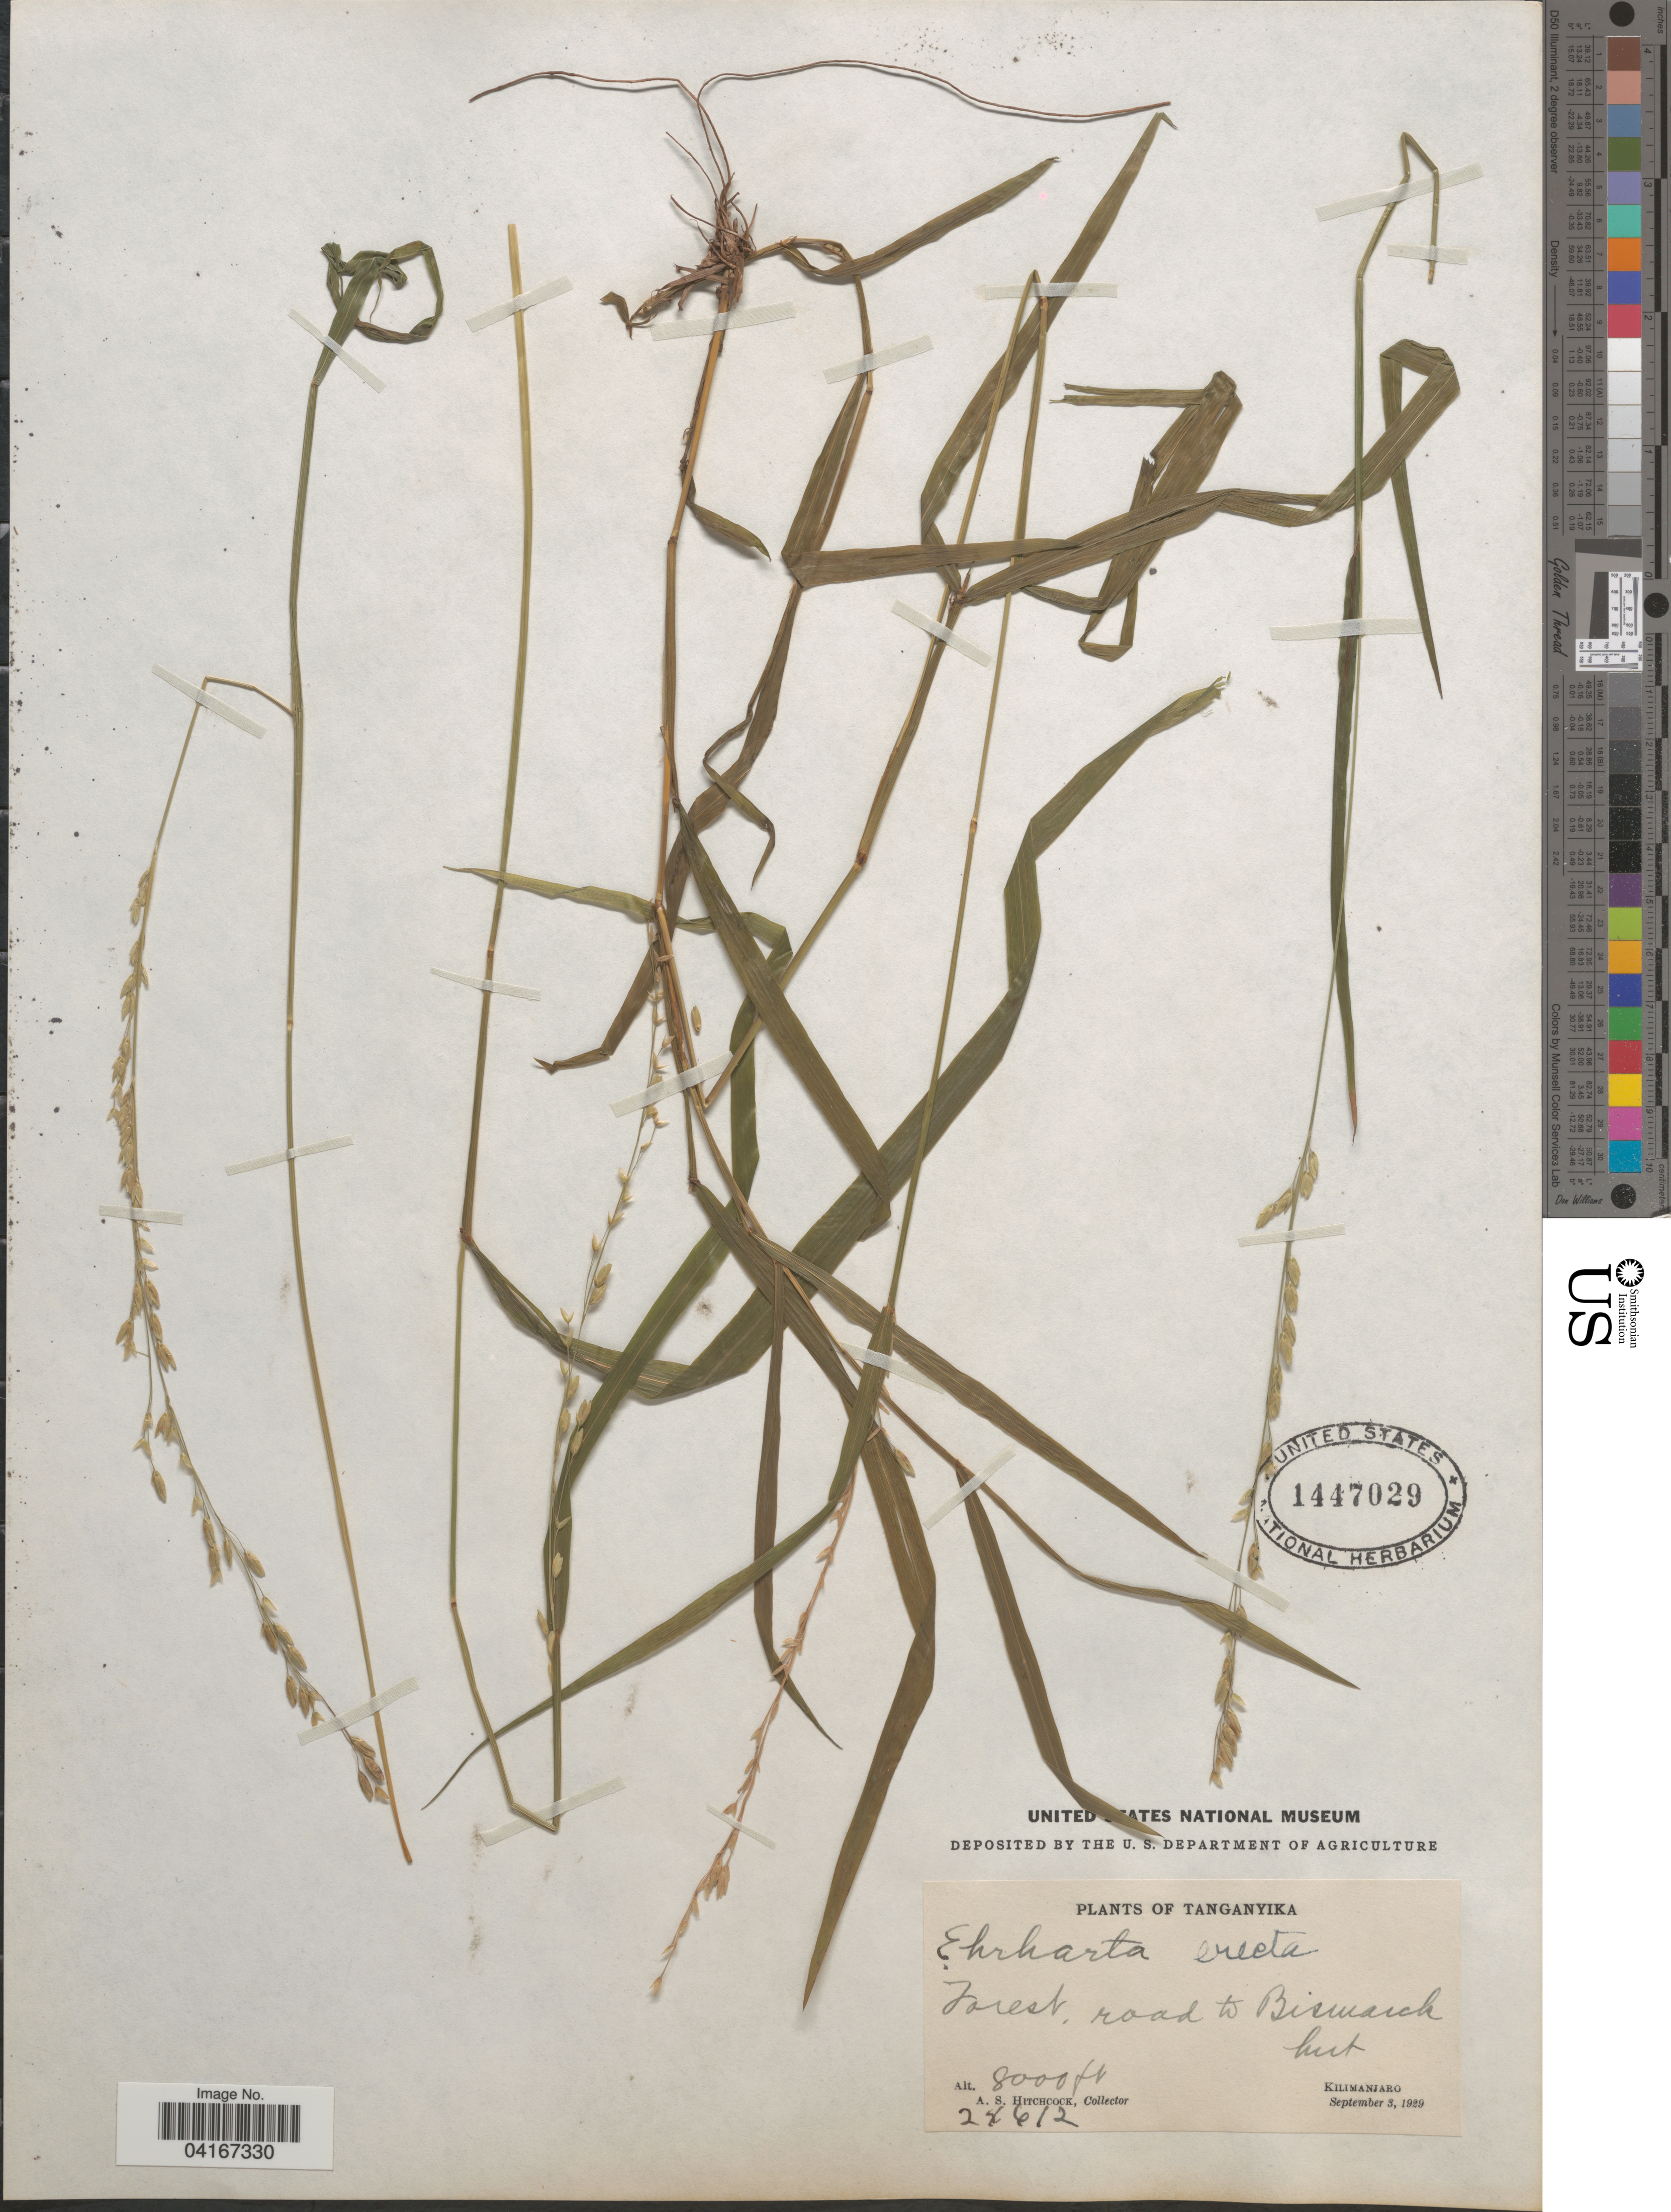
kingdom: Plantae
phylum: Tracheophyta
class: Liliopsida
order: Poales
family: Poaceae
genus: Ehrharta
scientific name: Ehrharta erecta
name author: Lam.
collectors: A. S. Hitchcock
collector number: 24612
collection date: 1929-09-03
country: Tanzania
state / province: Kilimanjaro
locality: Forest, road to Bismarck hut.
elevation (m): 2438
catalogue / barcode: US 1447029